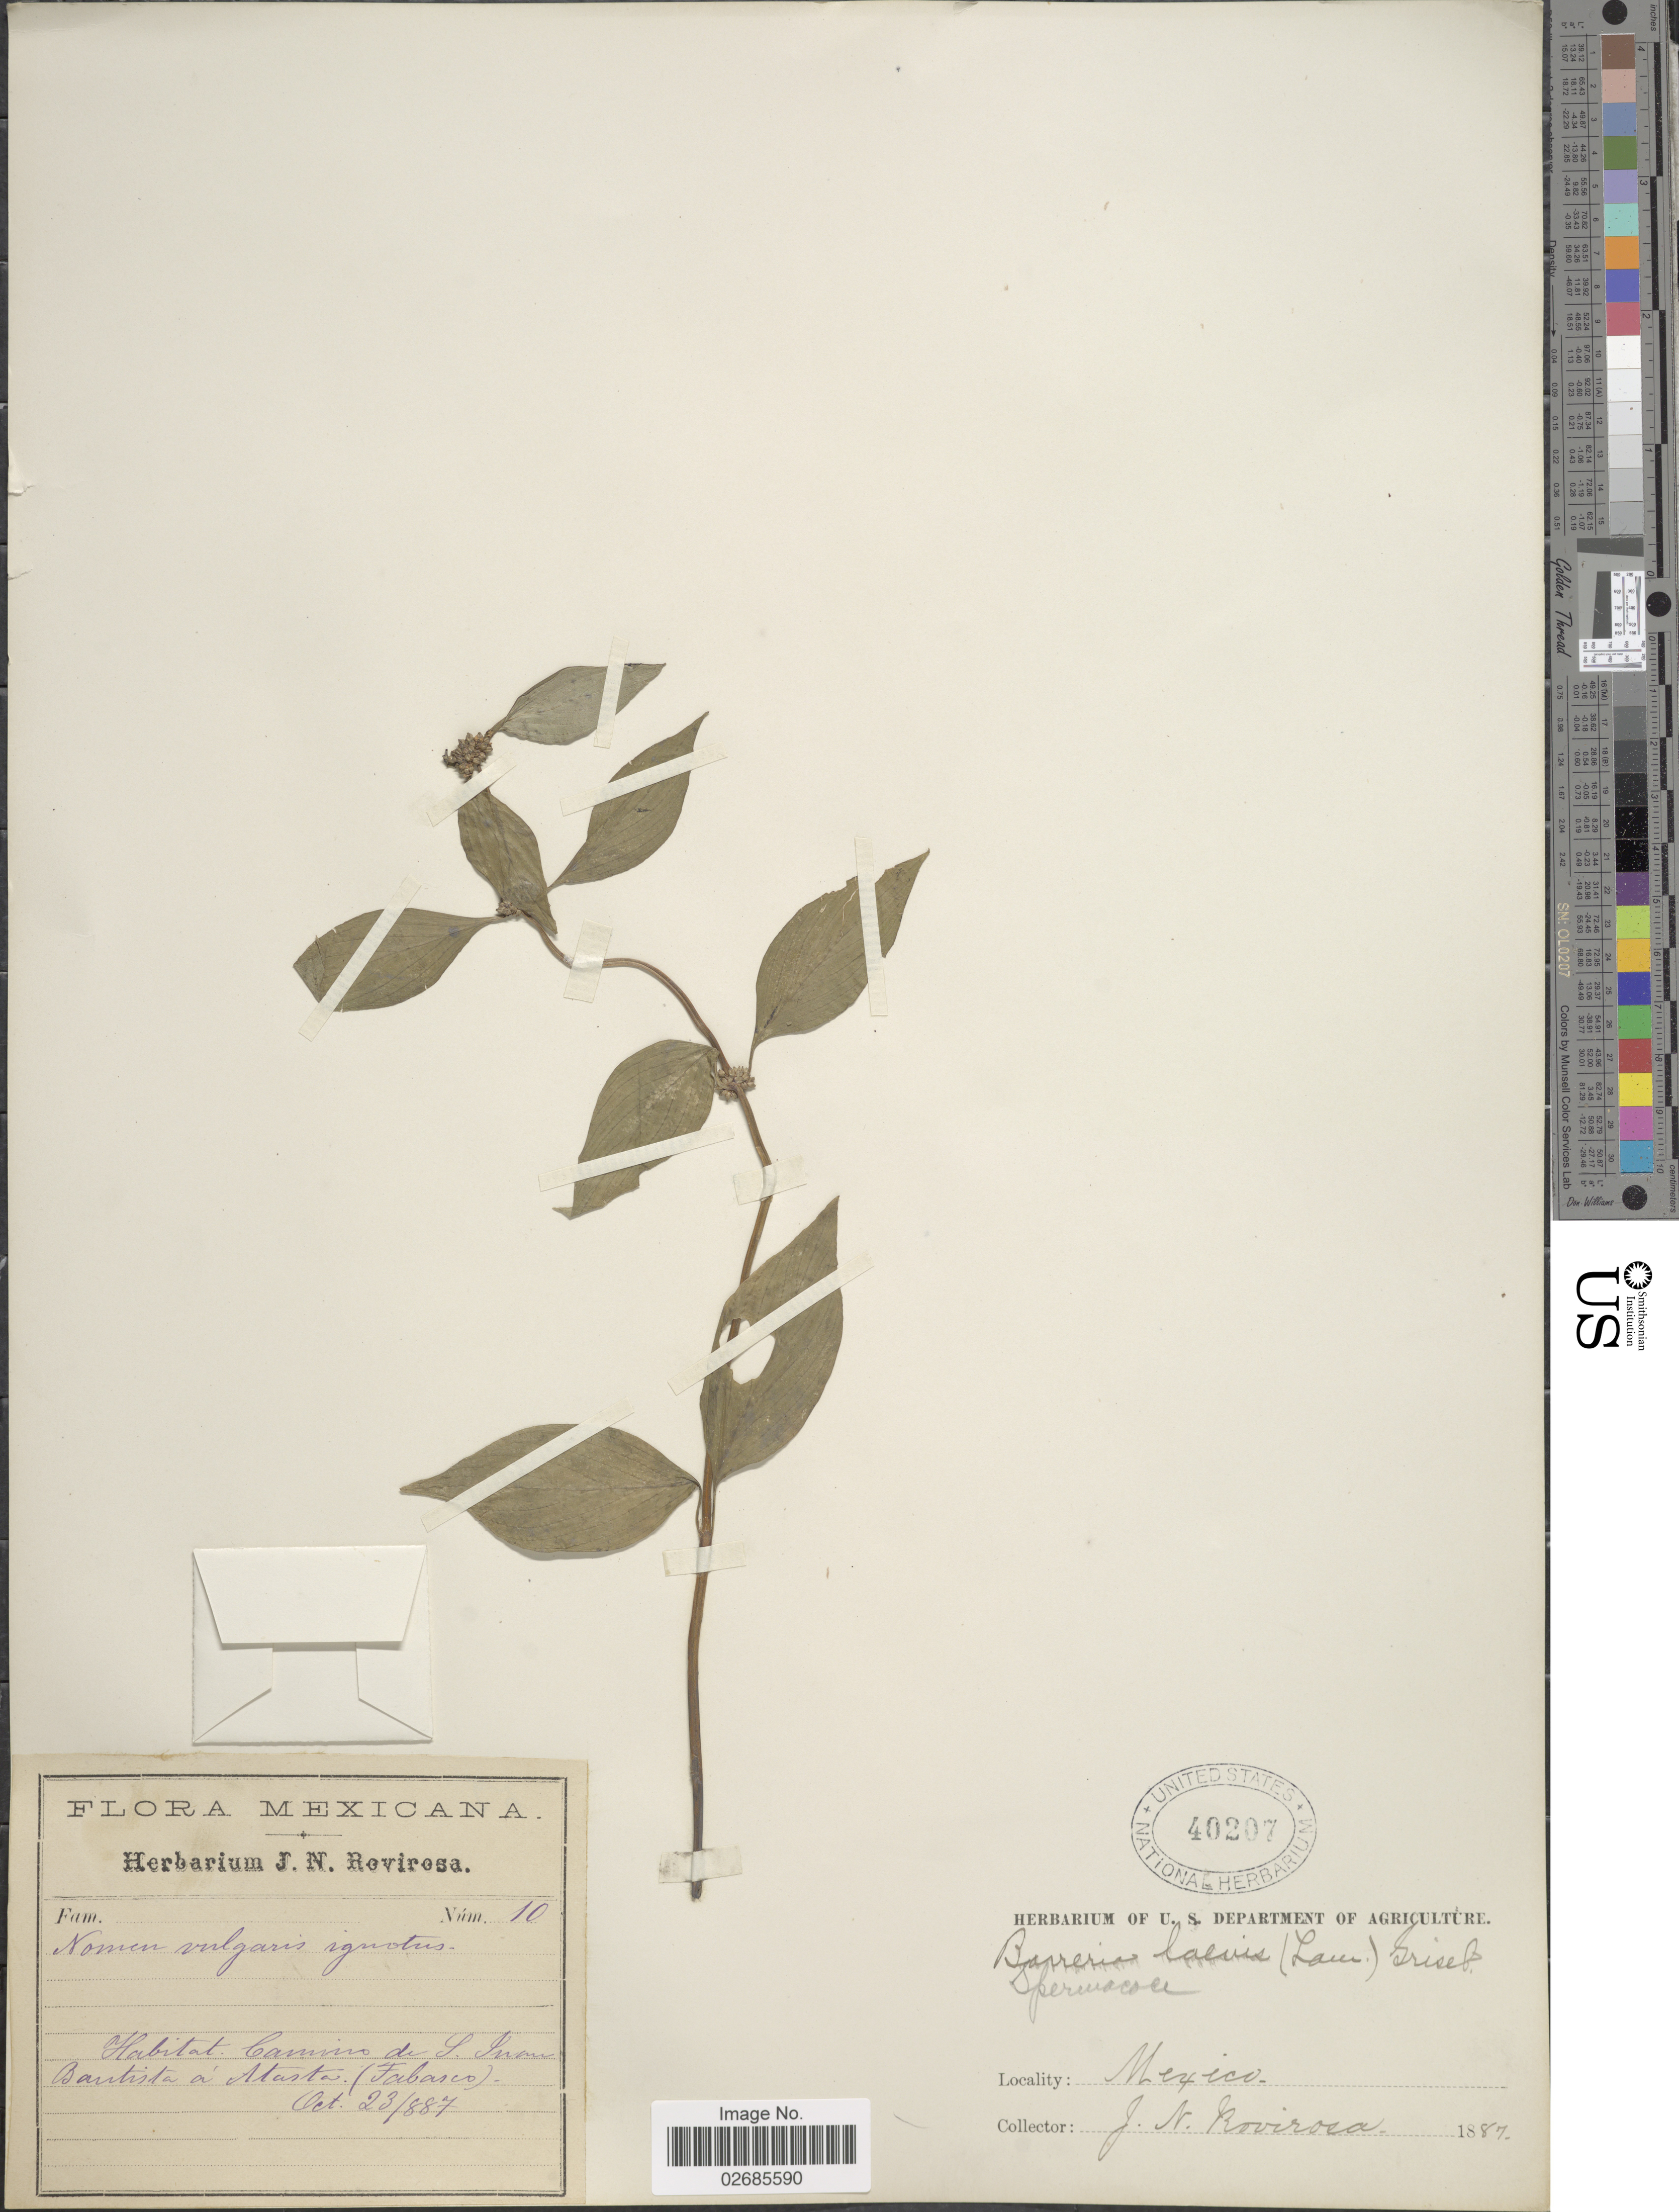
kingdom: Plantae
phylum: Tracheophyta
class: Magnoliopsida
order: Gentianales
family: Rubiaceae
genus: Borreria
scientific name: Borreria assurgens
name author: (Ruiz & Pav.) Griseb.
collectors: J. N. Rovirosa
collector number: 10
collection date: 1887-10-23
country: Mexico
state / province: Tabasco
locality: Camino de S. Juan Bautista a Atasta.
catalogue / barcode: US 40207